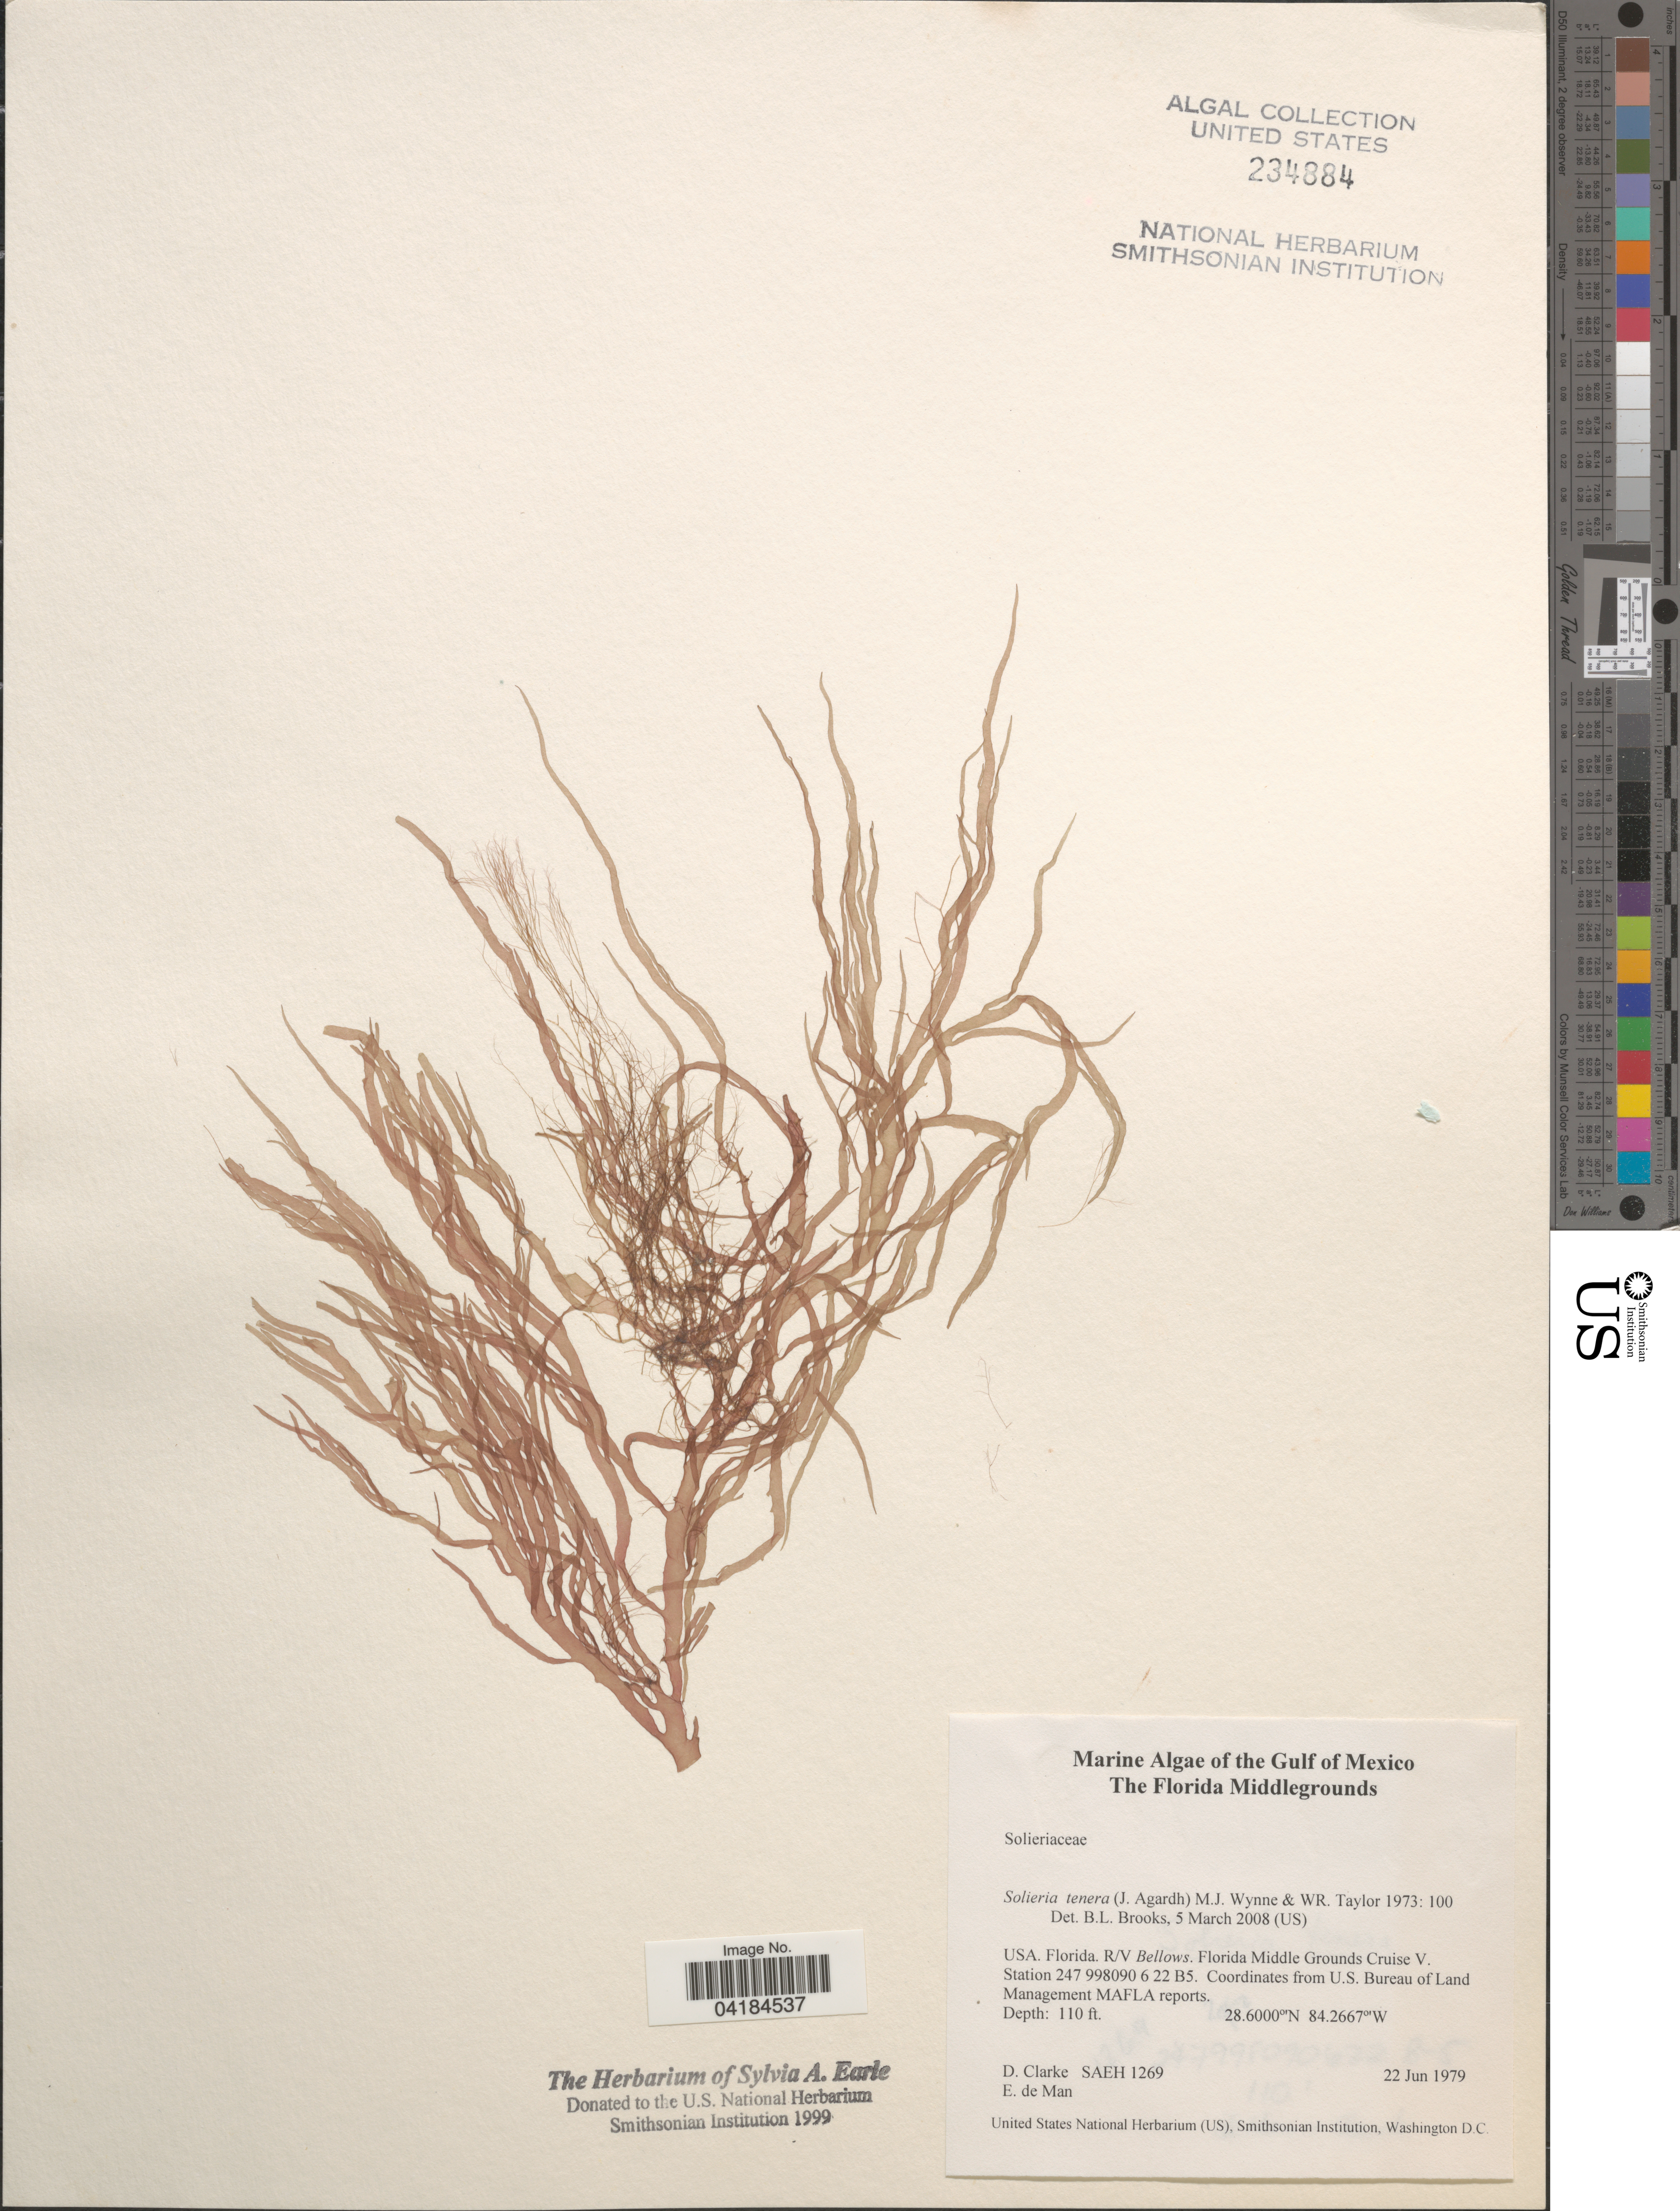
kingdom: Plantae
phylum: Rhodophyta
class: Florideophyceae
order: Gigartinales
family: Solieriaceae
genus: Solieria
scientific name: Solieria filiformis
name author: (Kütz.) P.W. Gabrielson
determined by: Algae name updating Project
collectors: D. Clarke & E. de Man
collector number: SAEH1269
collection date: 1979-06-22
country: United States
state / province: Florida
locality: The Gulf of Mexico. The Florida Middlegrounds. R/V Bellows. Florida Middle Grounds Cruise V. Station 247 998090 6 22 B5. Coordinates from U.S. Bureau of Land Management MAFLA reports.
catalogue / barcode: US 234884